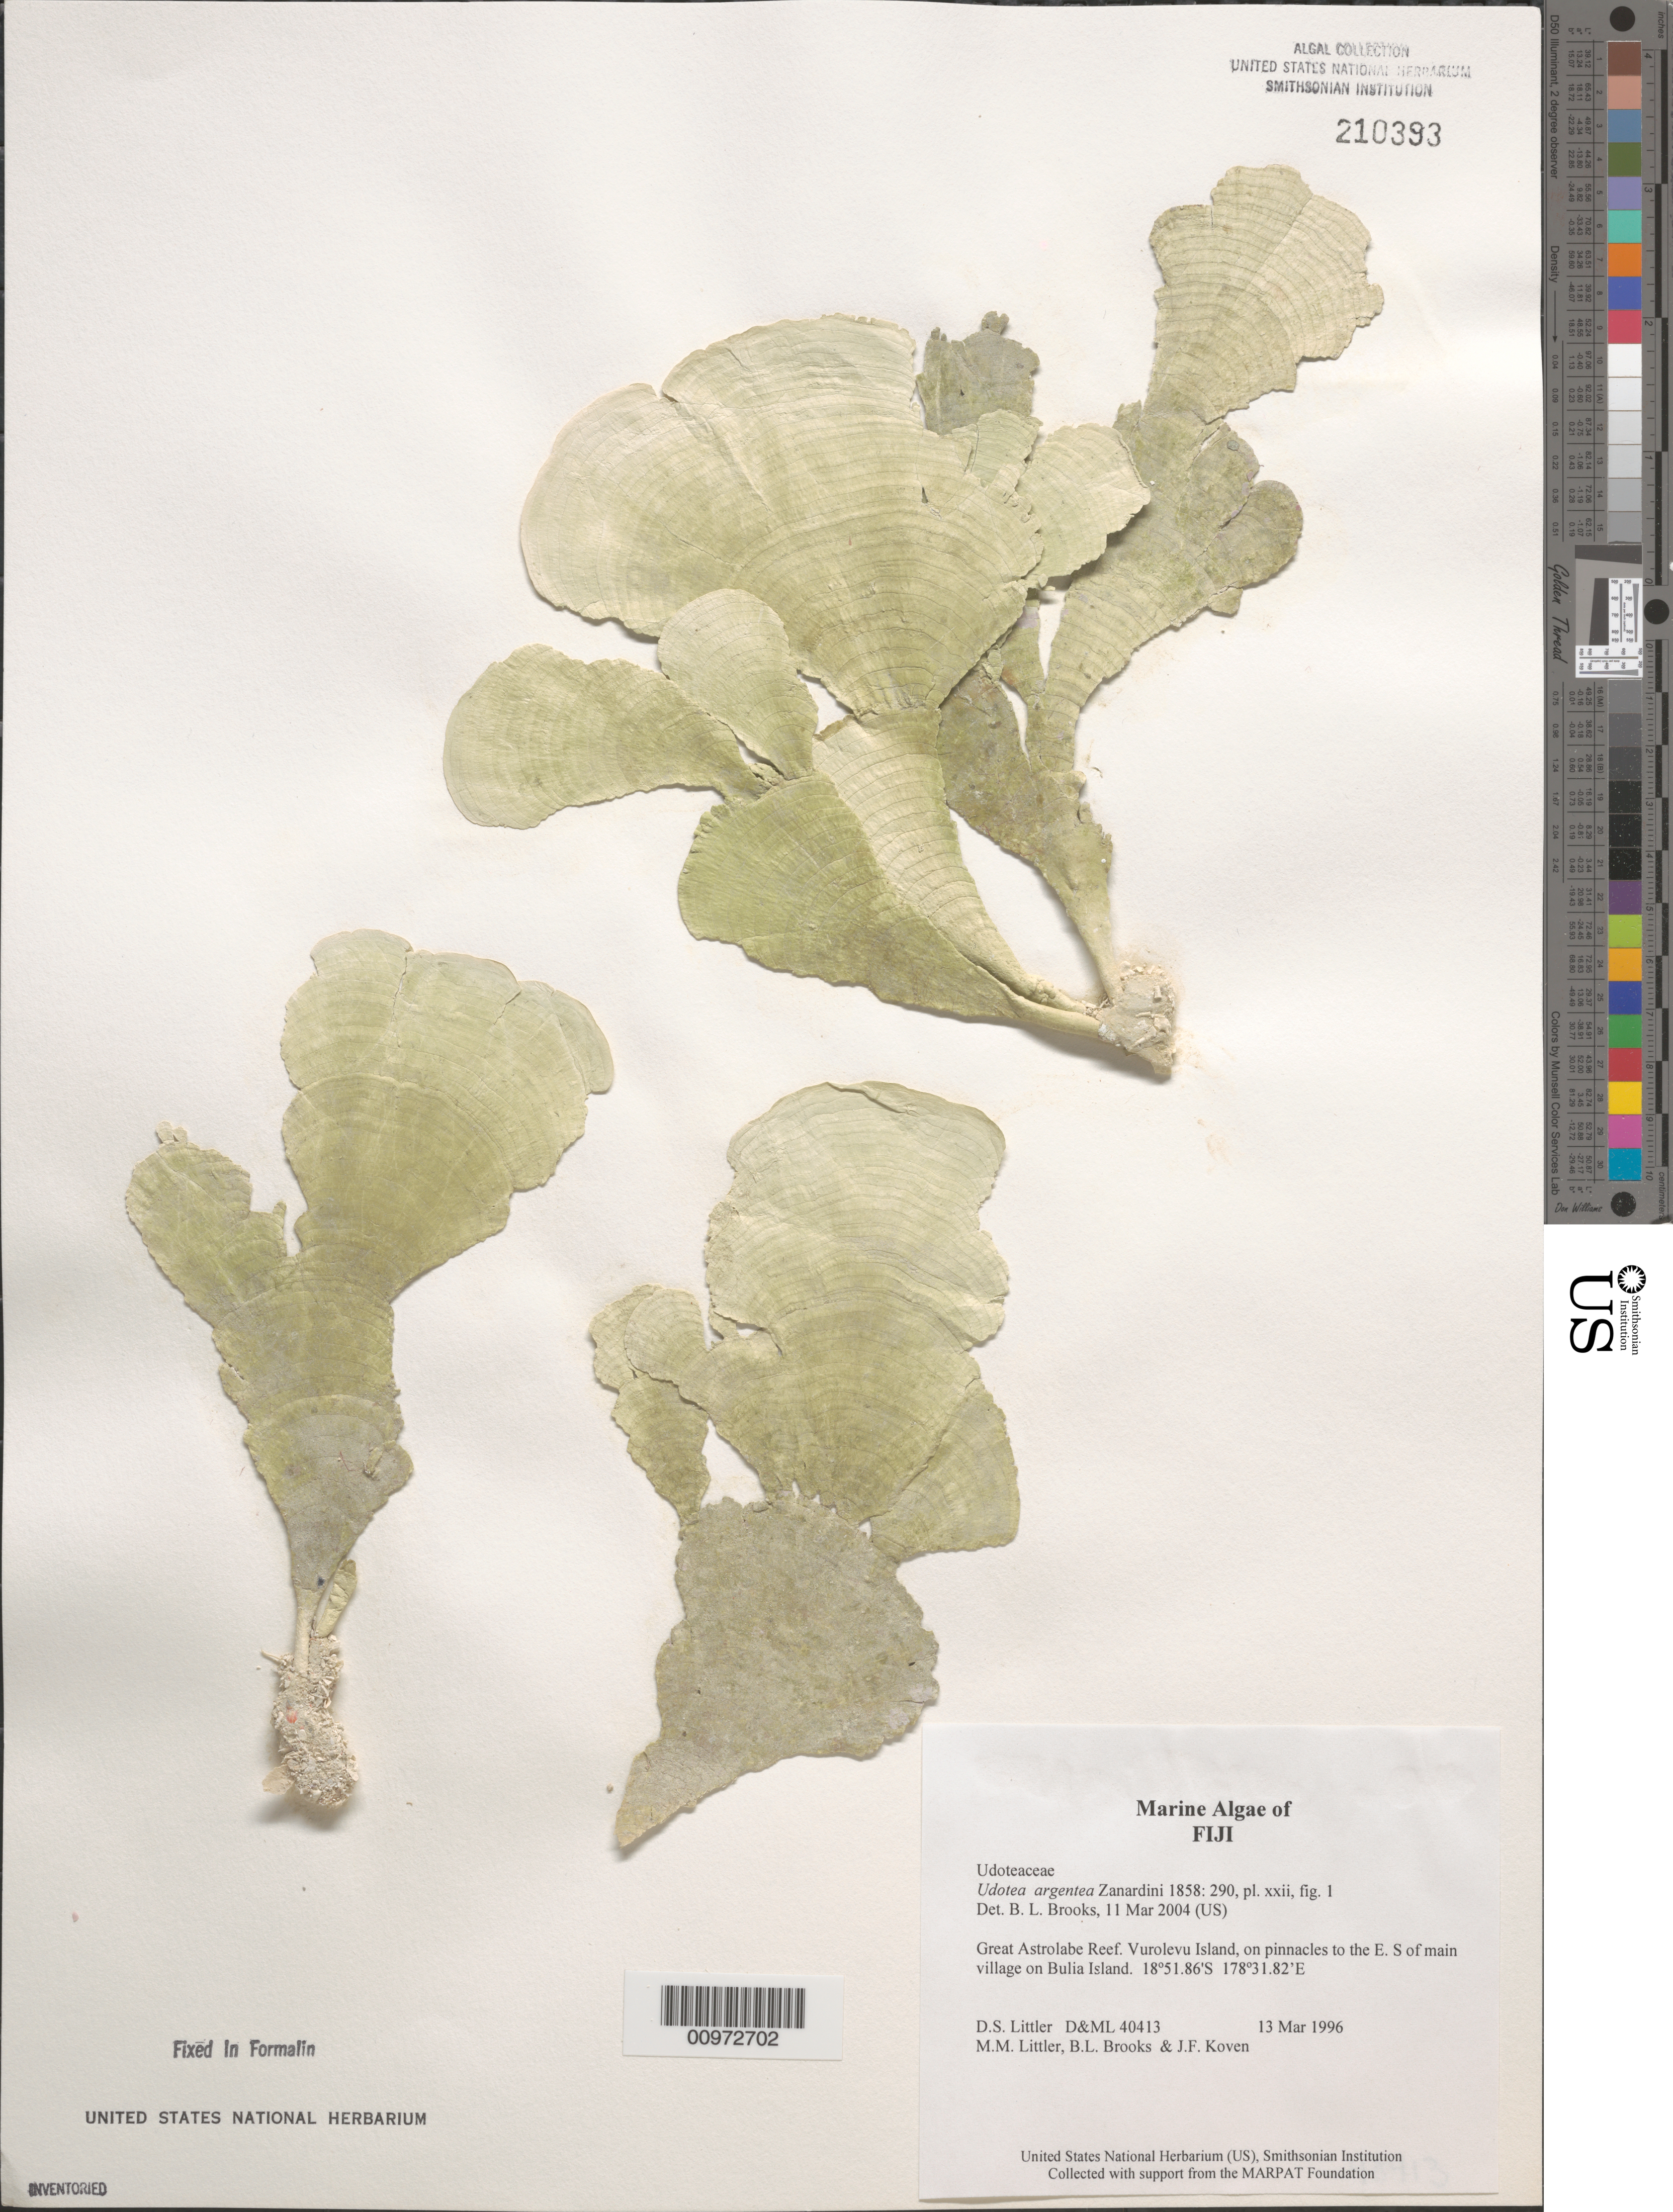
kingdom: Plantae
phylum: Chlorophyta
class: Ulvophyceae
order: Bryopsidales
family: Udoteaceae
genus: Udotea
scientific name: Udotea argentea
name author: Zanardini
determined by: Brooks, B. L., (BOT), Smithsonian Institution - National Museum of Natural History (UNITED STATES)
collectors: D. S. Littler, M. M. Littler, B. Brooks & J. Koven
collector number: D&ML 40413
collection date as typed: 13 Mar 1996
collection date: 1996-03-13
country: Fiji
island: Vurolevu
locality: Great Astrolabe Reef, south of main village on Bulia Island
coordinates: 18 51.86'S, 178 31.82'E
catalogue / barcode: US 210393